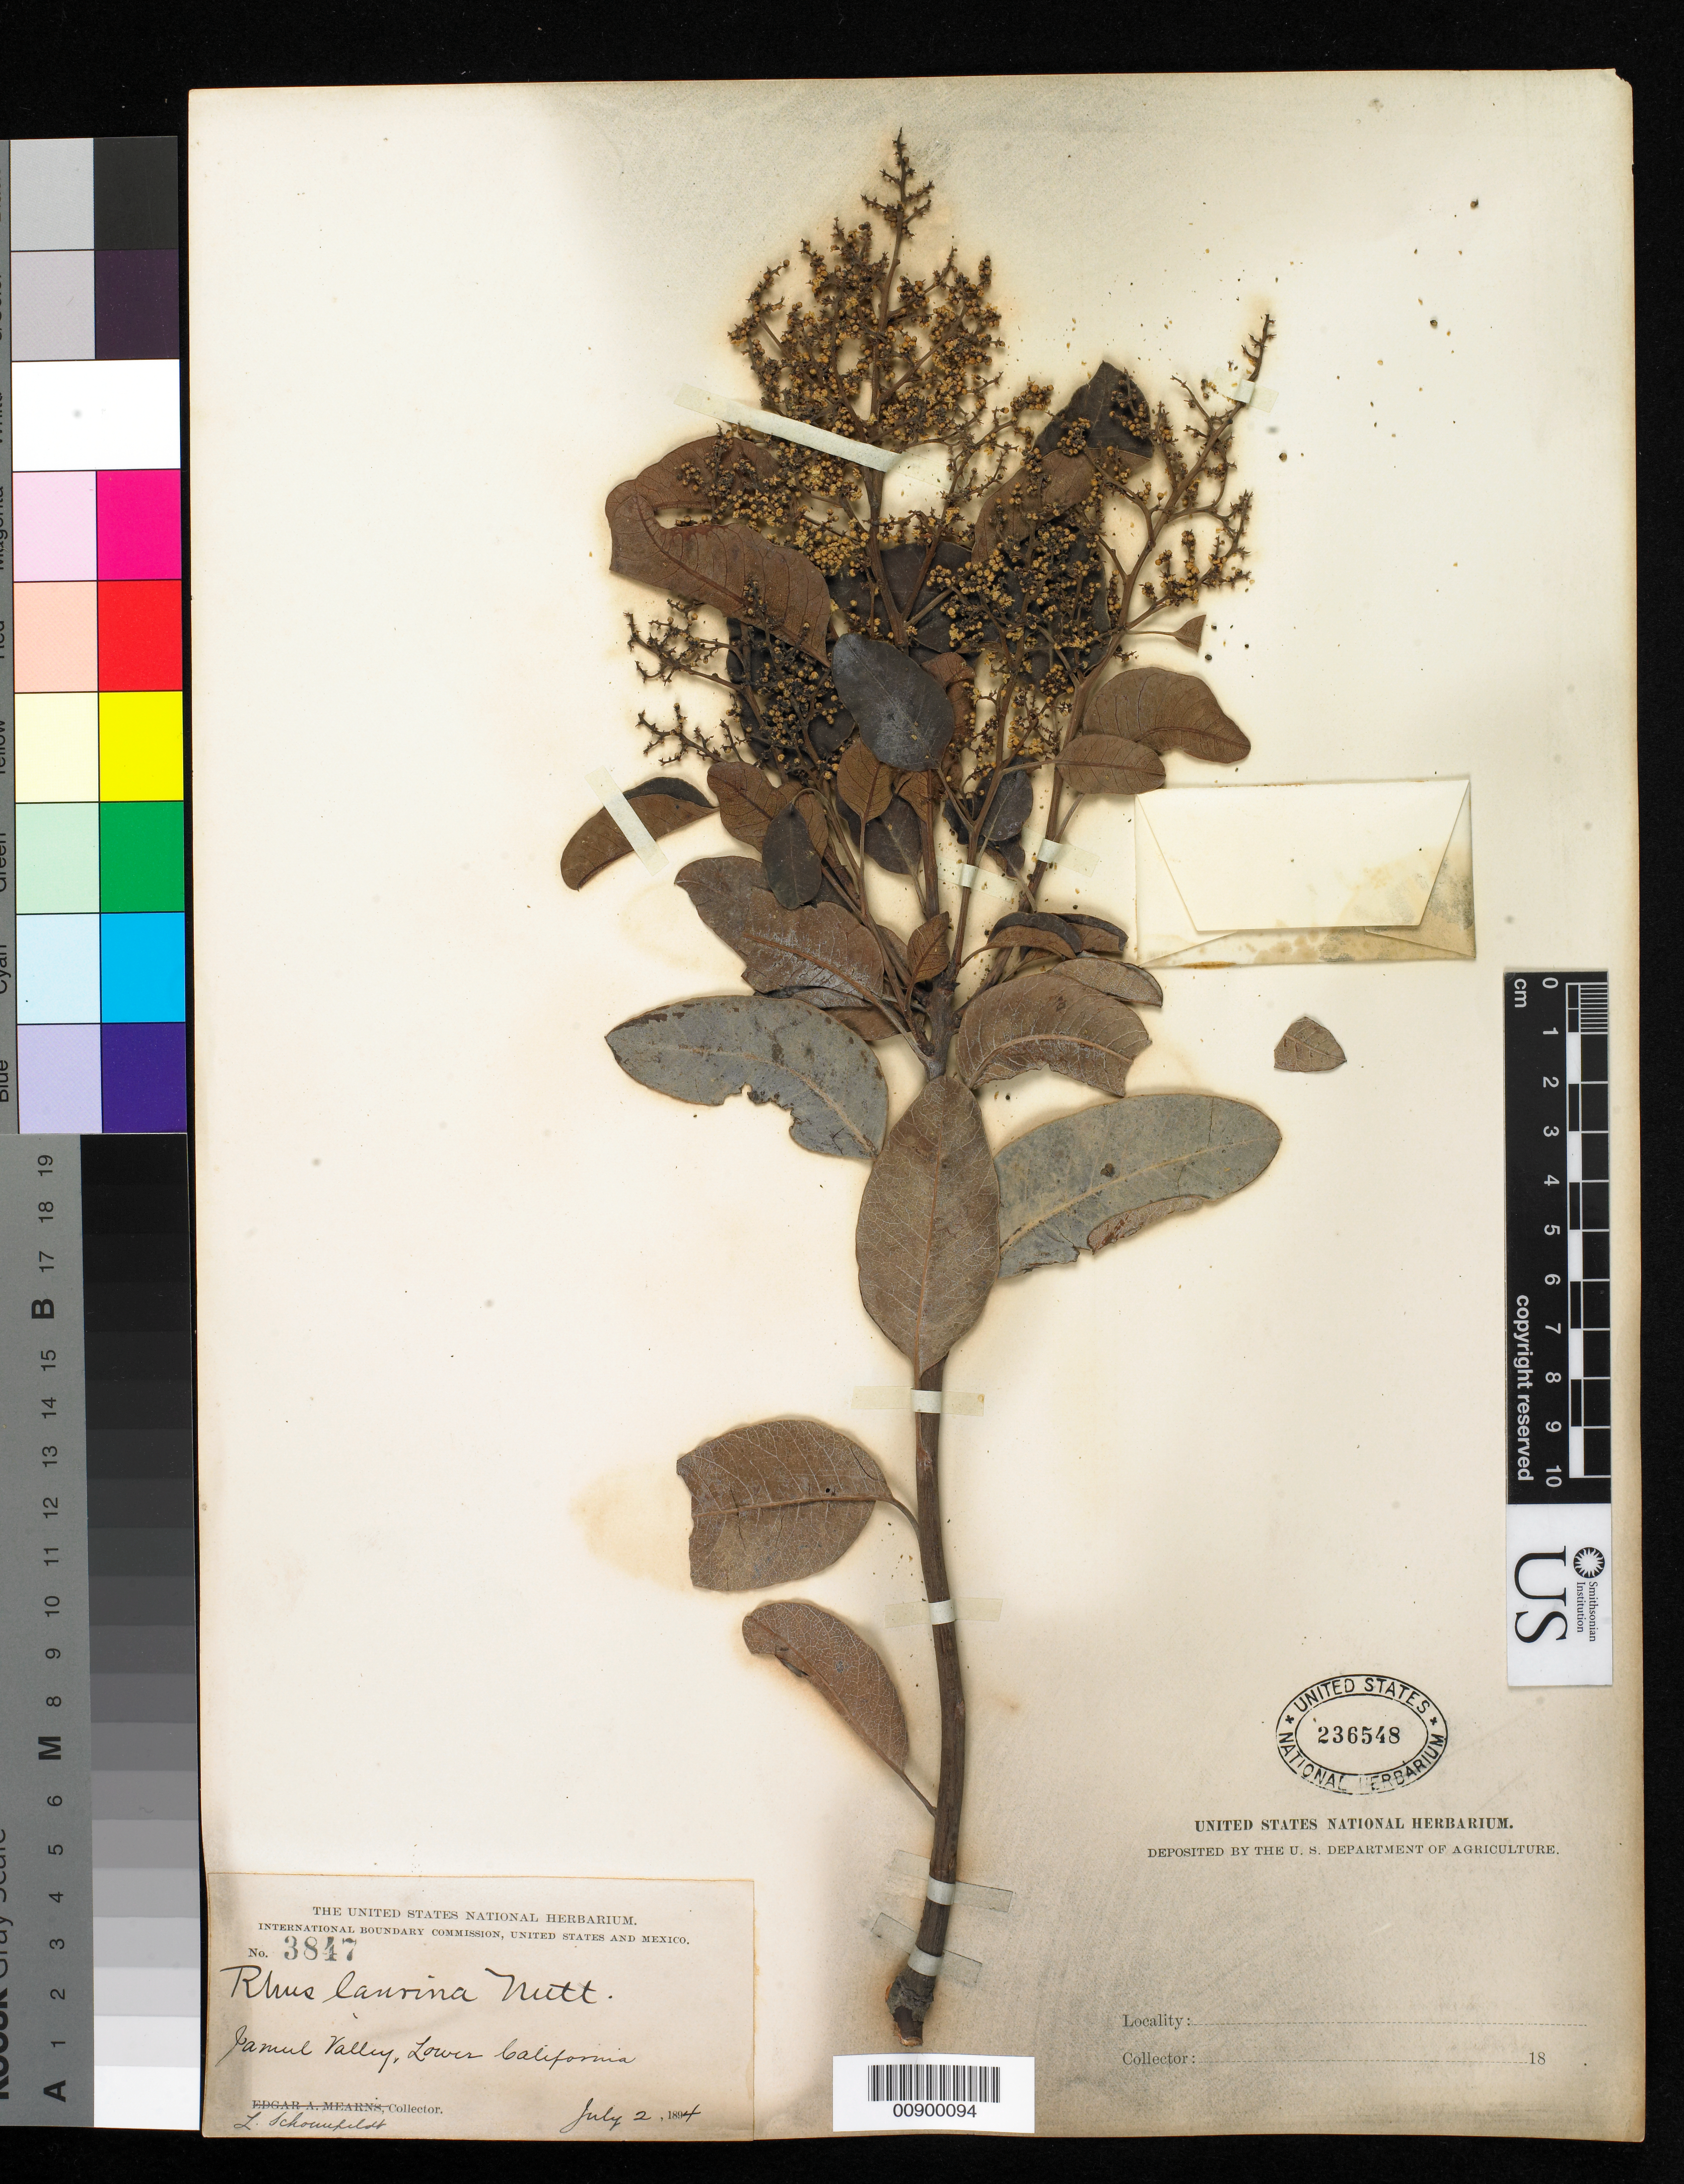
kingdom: Plantae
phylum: Tracheophyta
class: Magnoliopsida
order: Sapindales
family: Anacardiaceae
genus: Malosma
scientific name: Malosma laurina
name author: (Nutt.) Nutt. ex Abrams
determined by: Mitchell, John D.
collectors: L. Schoenfeldt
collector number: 3847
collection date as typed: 02 Jul 1894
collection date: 1894-07-02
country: Mexico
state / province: Baja California Norte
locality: Jamul Valley, Lower California.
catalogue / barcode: US 236548